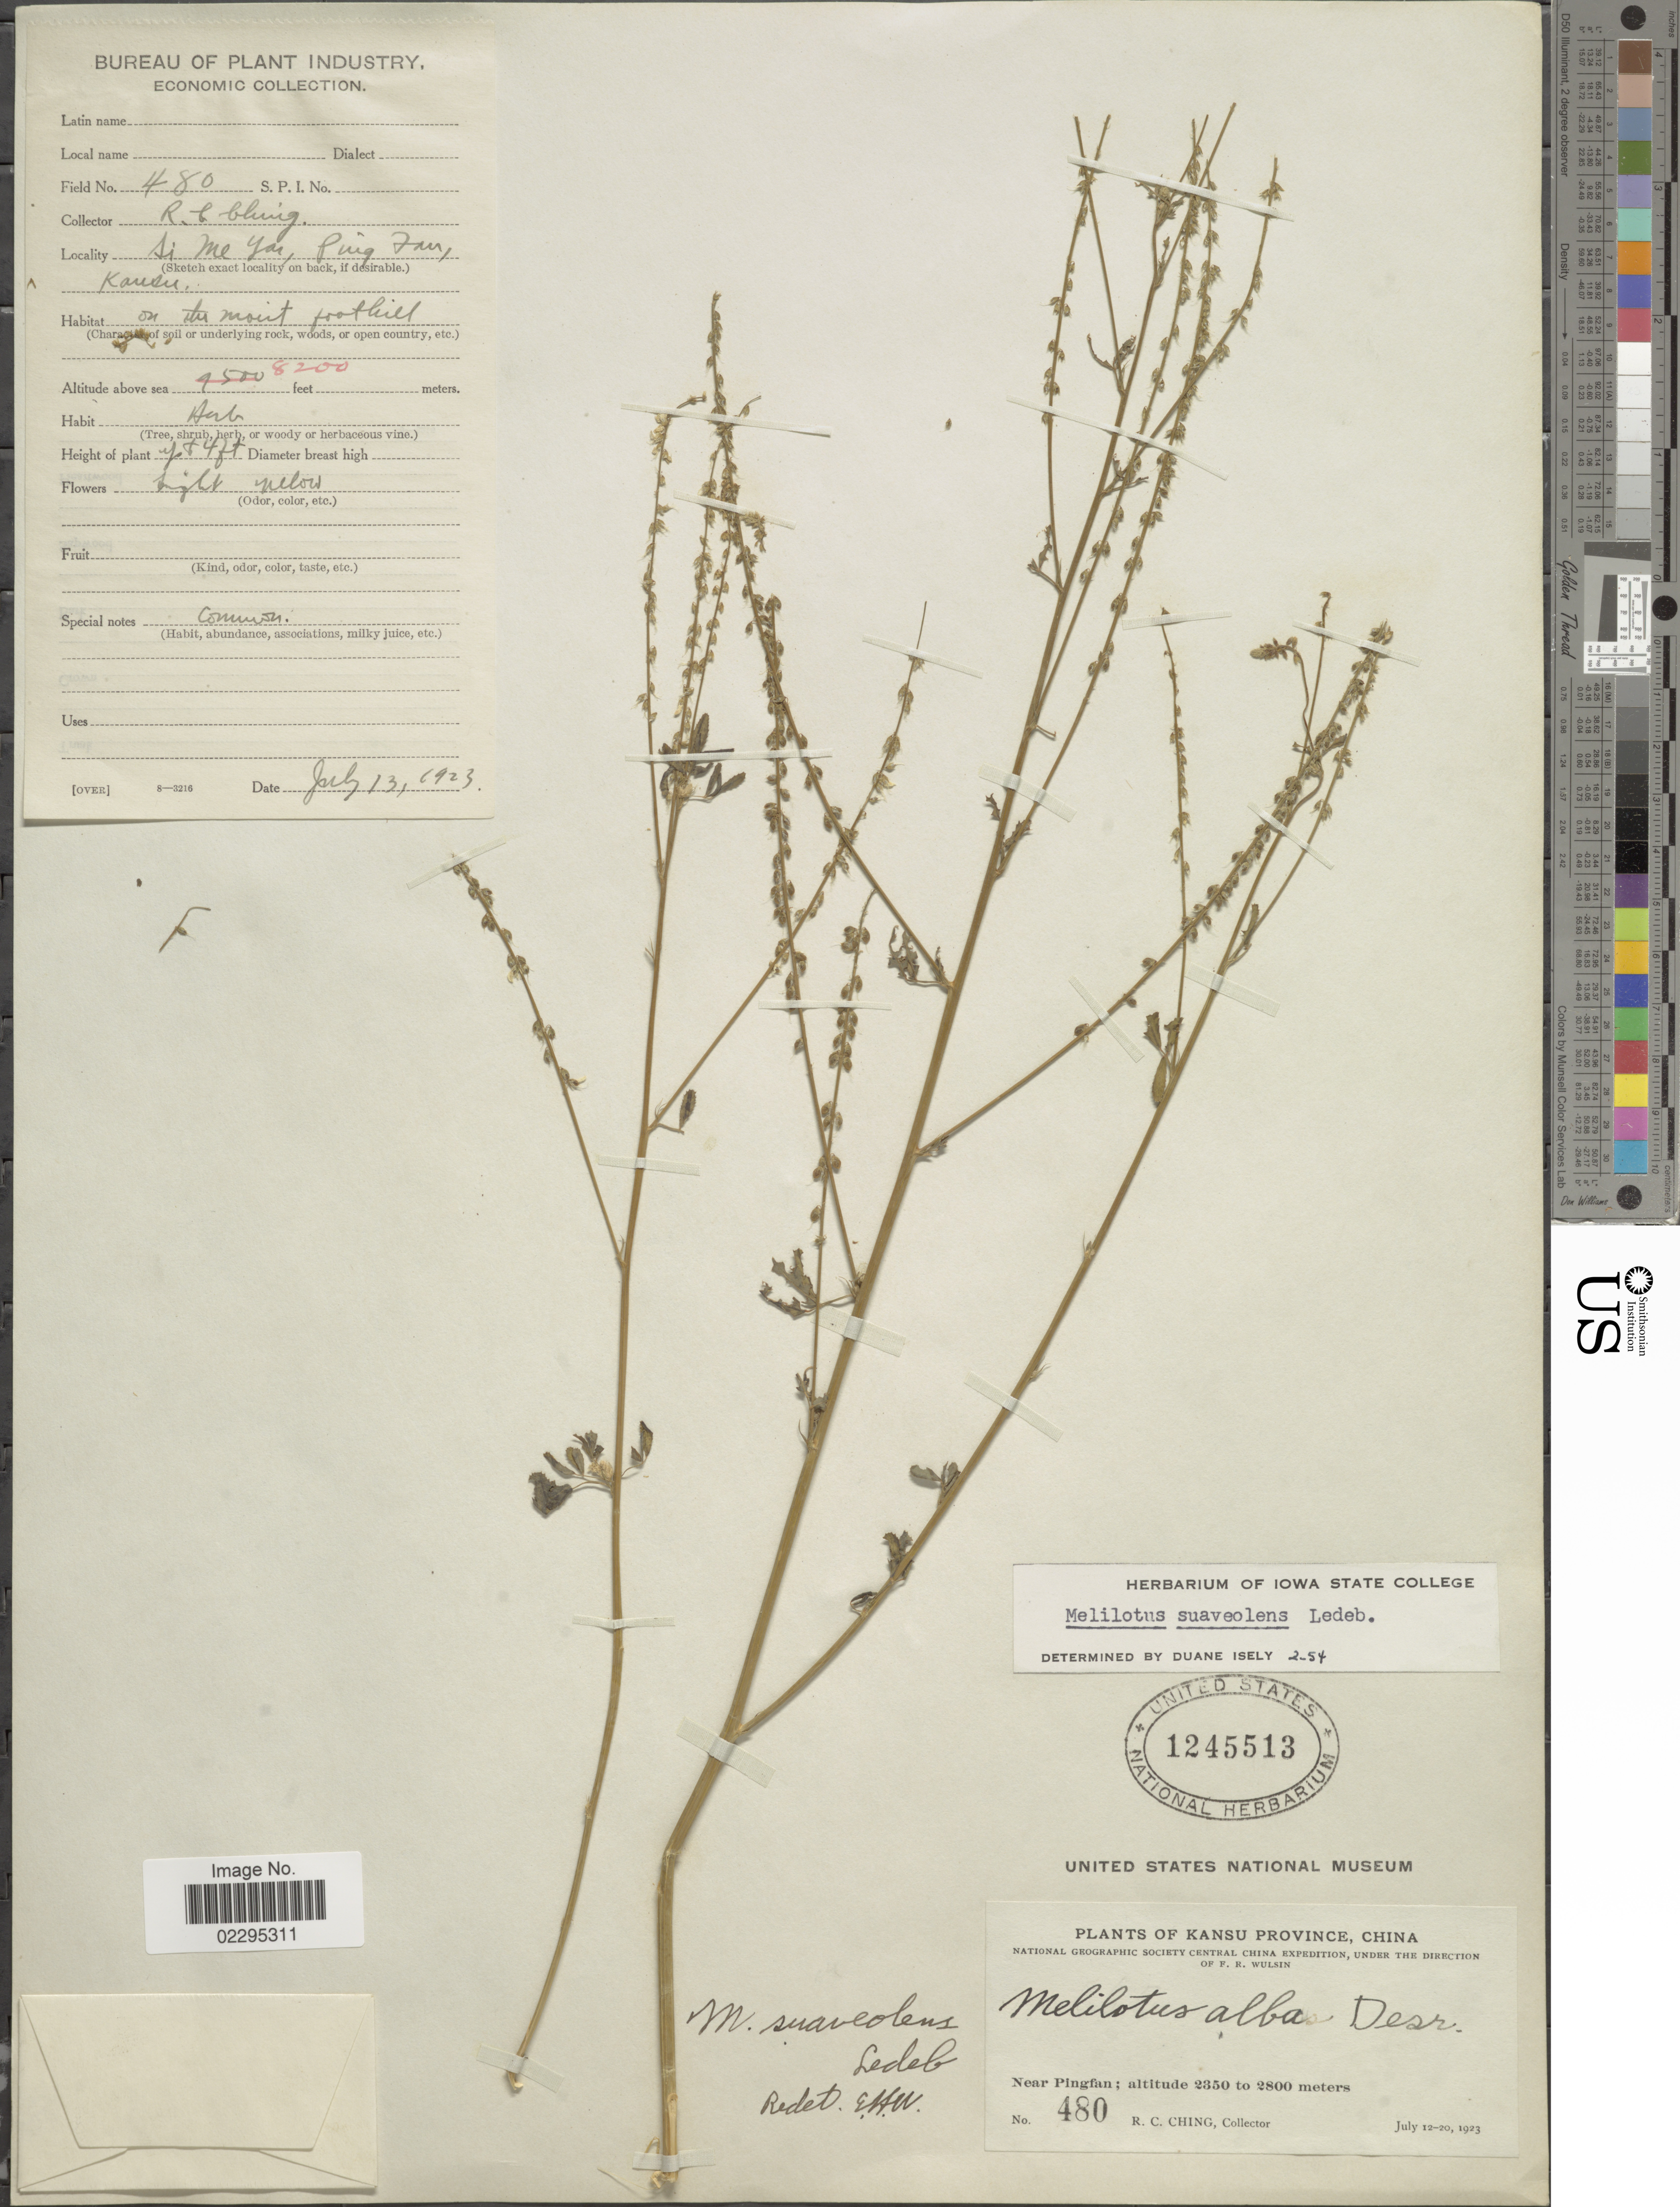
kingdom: Plantae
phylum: Tracheophyta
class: Magnoliopsida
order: Fabales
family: Fabaceae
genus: Melilotus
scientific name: Melilotus suaveolens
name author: Ledeb.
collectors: R. C. Ching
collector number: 480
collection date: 1923-07-12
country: China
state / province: Gansu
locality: Kansu Province, China, Near Pingfan.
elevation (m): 2350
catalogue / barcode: US 1245513